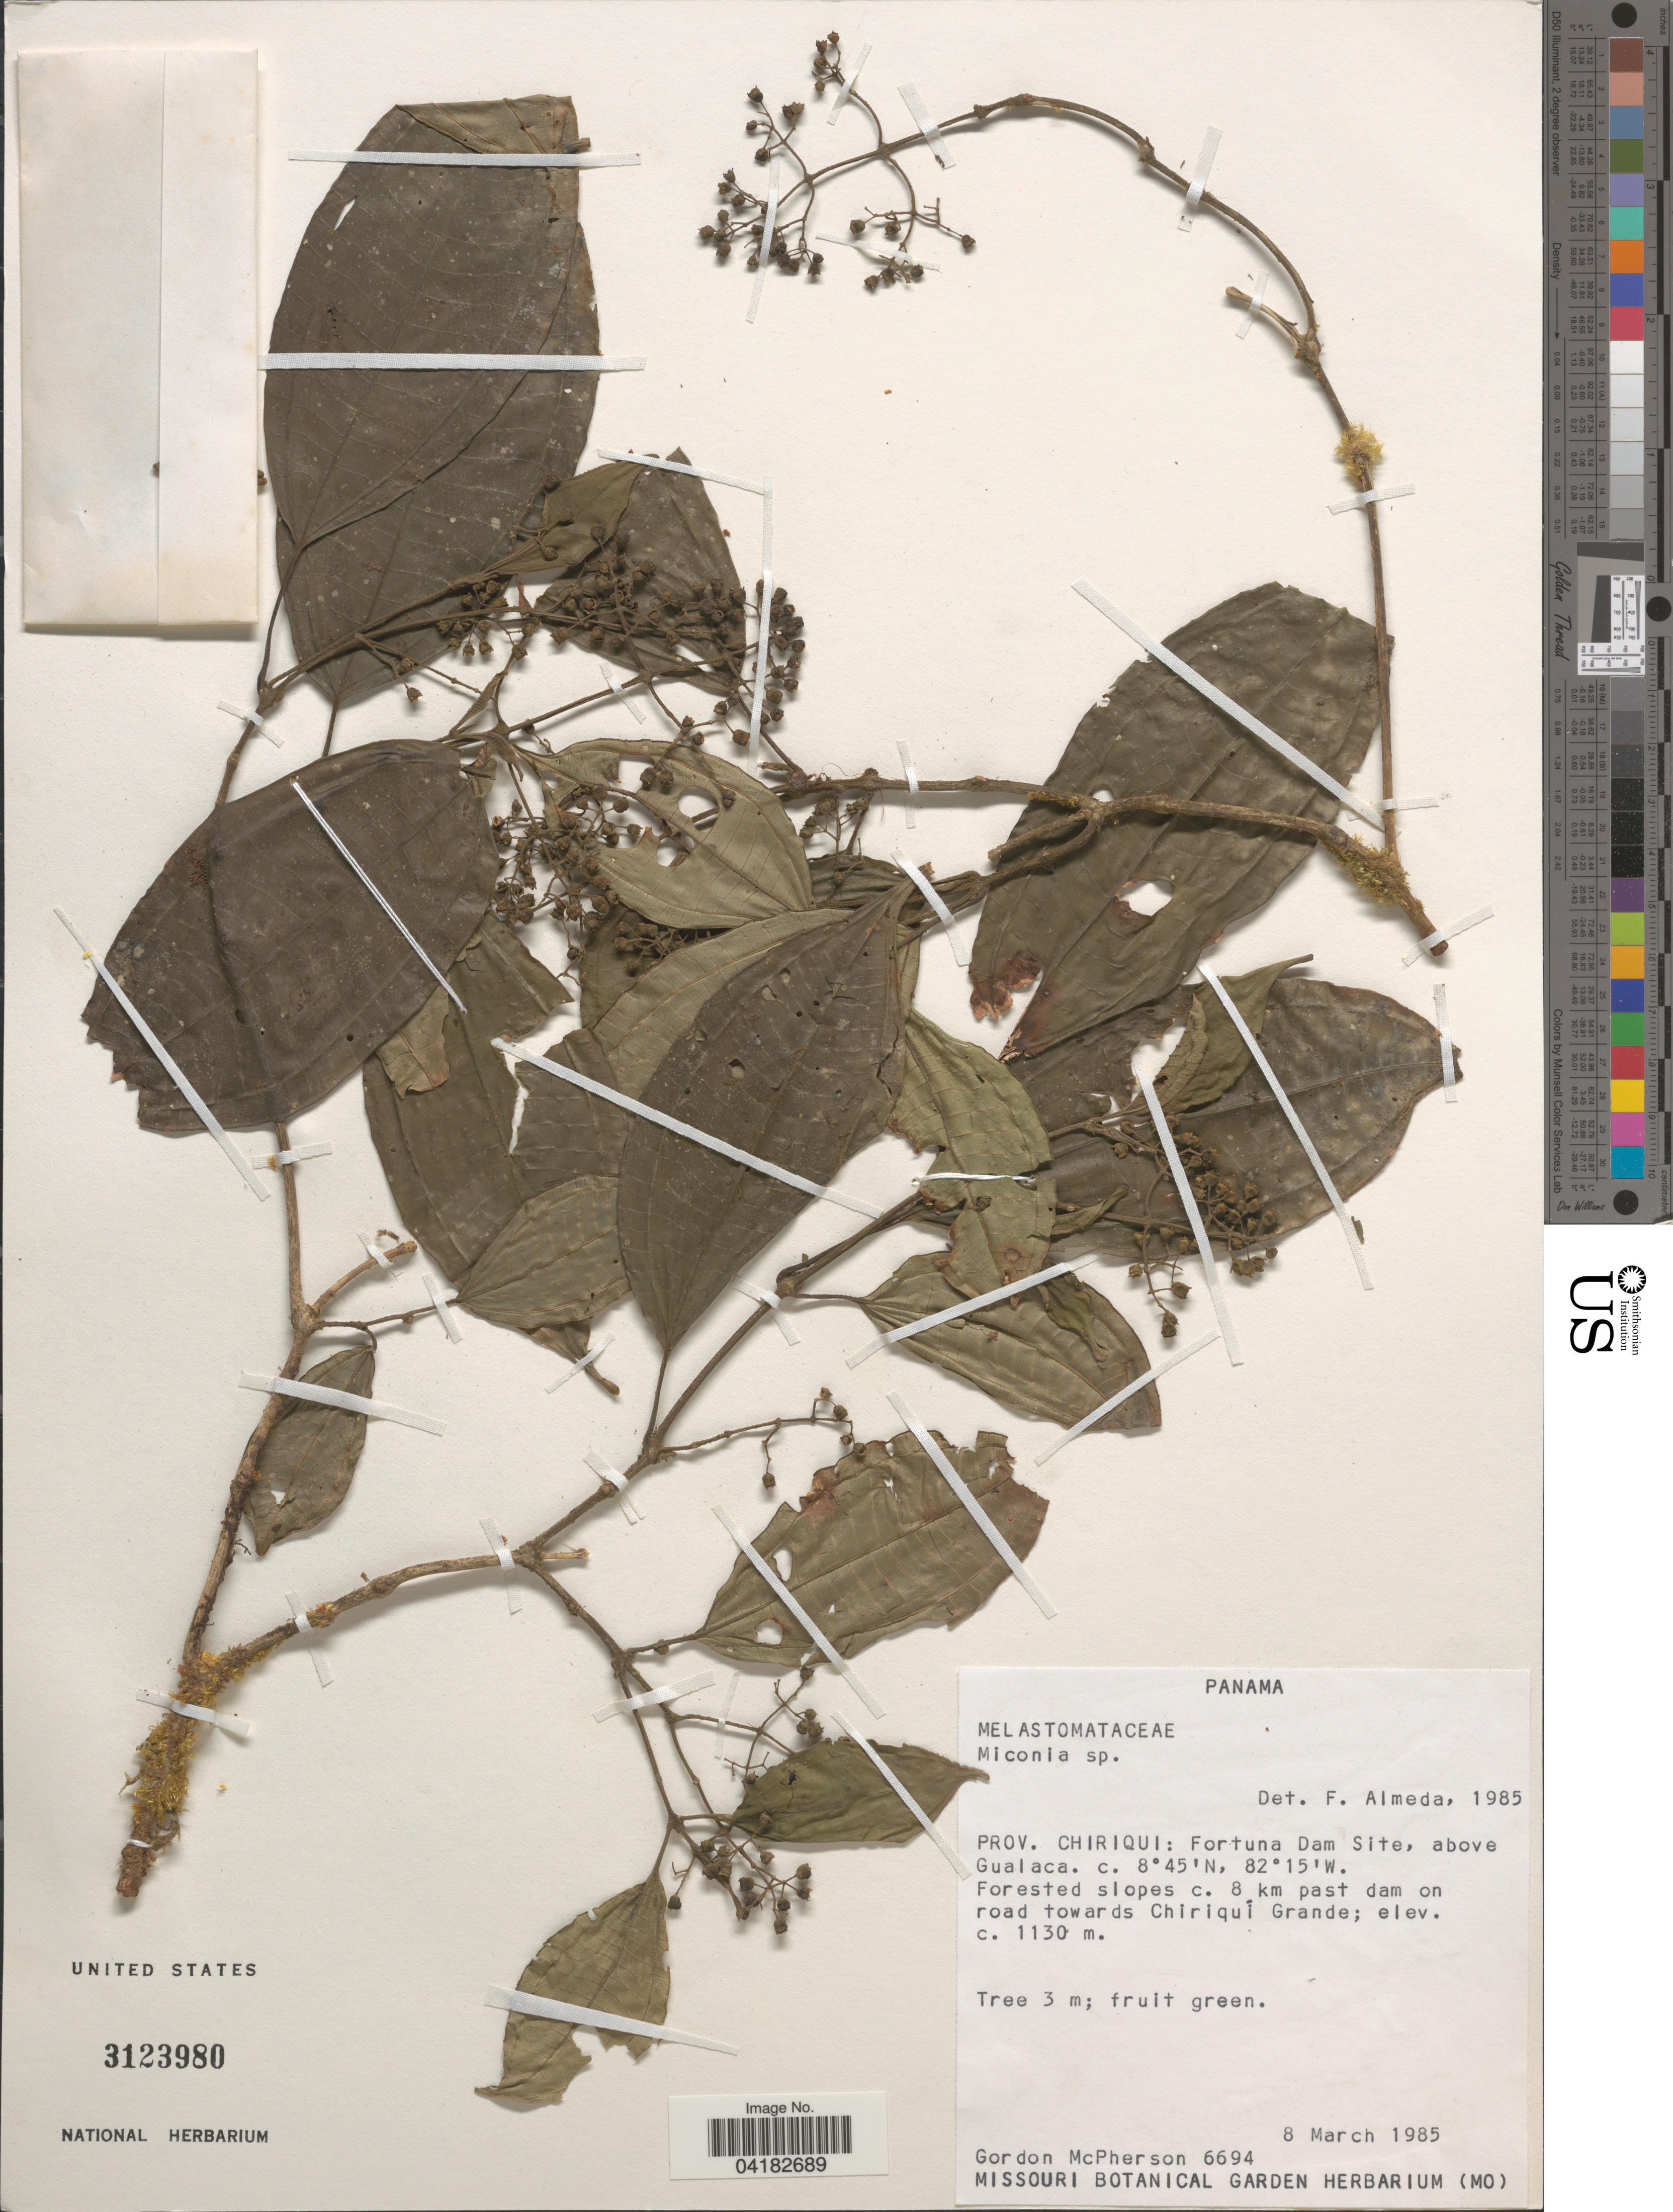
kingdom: Plantae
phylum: Tracheophyta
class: Magnoliopsida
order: Myrtales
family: Melastomataceae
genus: Miconia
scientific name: Miconia sp.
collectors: G. D. McPherson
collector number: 6694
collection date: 1985-03-08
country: Panama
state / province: Chiriqui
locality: Fortuna Dam Site, above Gualaca. Forested slopes c. 8 km past dam on road towards Chiriquí Grande.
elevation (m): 1130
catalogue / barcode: US 3123980